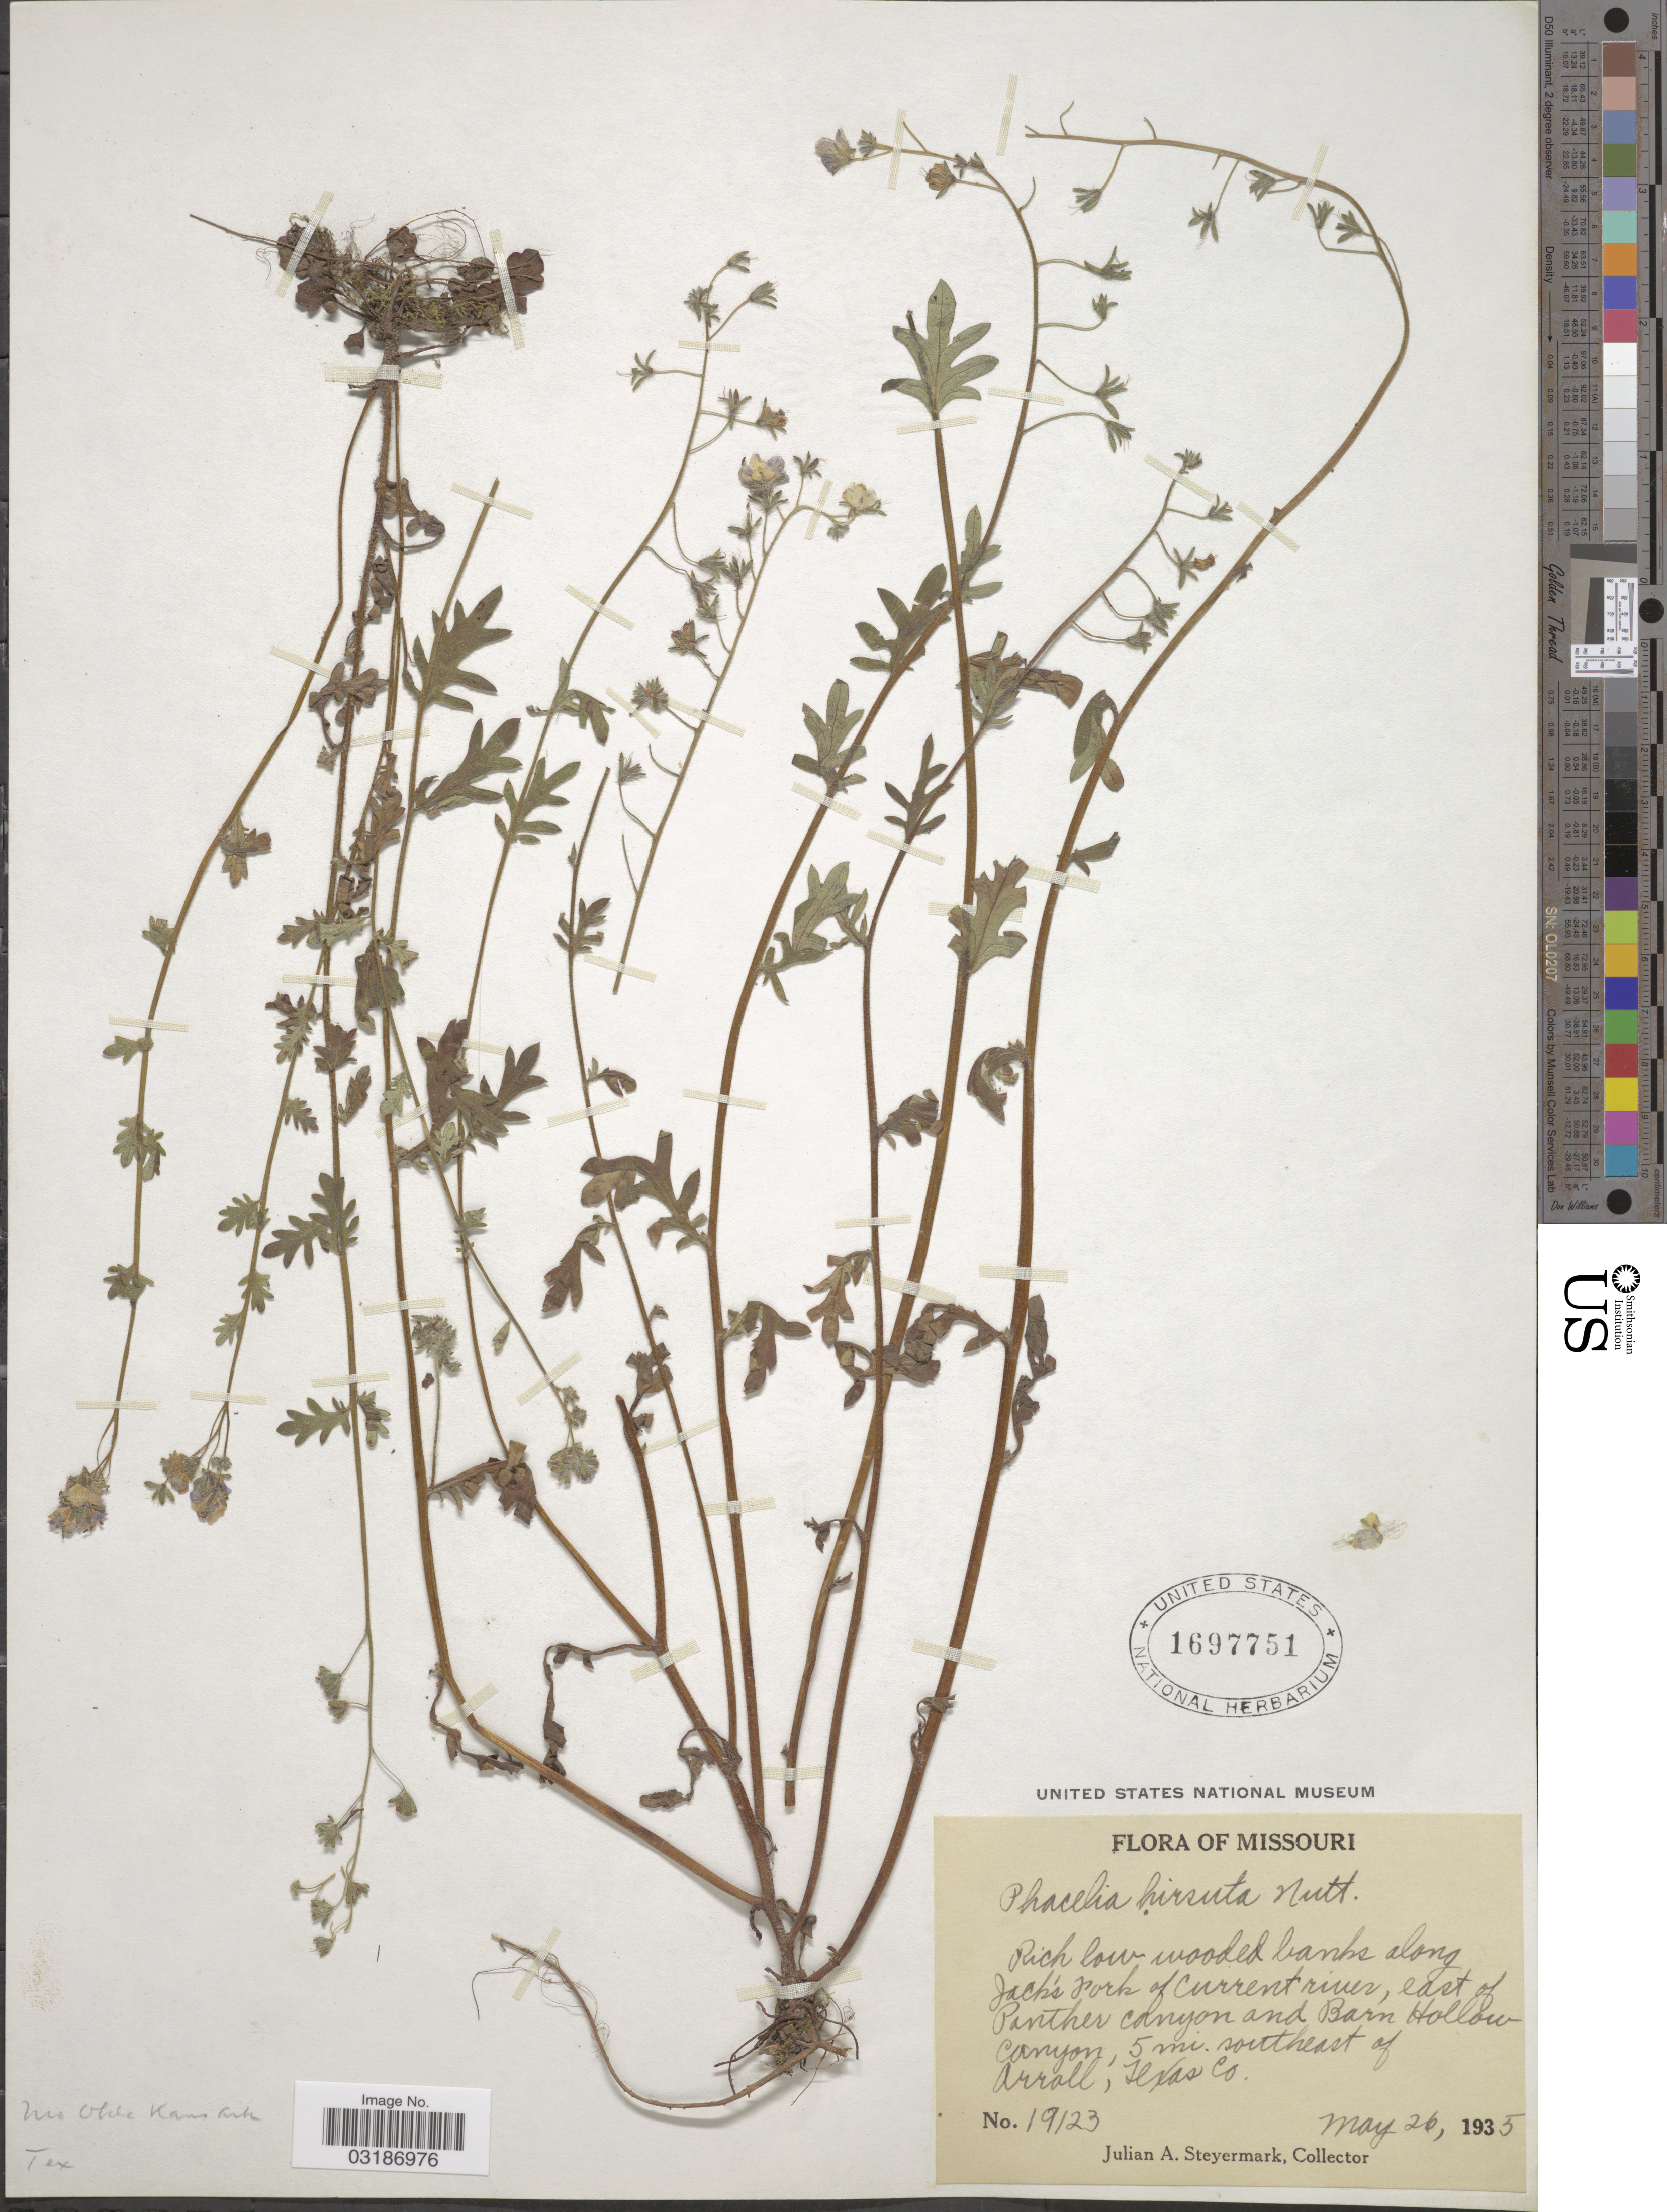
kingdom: Plantae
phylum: Tracheophyta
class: Magnoliopsida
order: Boraginales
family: Hydrophyllaceae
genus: Phacelia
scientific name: Phacelia hirsuta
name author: Nutt.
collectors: J. Steyermark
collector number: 19123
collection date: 1935-05-26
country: United States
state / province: Missouri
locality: Rich low wooded banks along Jack's Fork of Current river, east of Panther canyon and Barn Hollow Canyon, 5 mi. southeast of Arroll, Texas Co.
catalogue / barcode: US 1697751